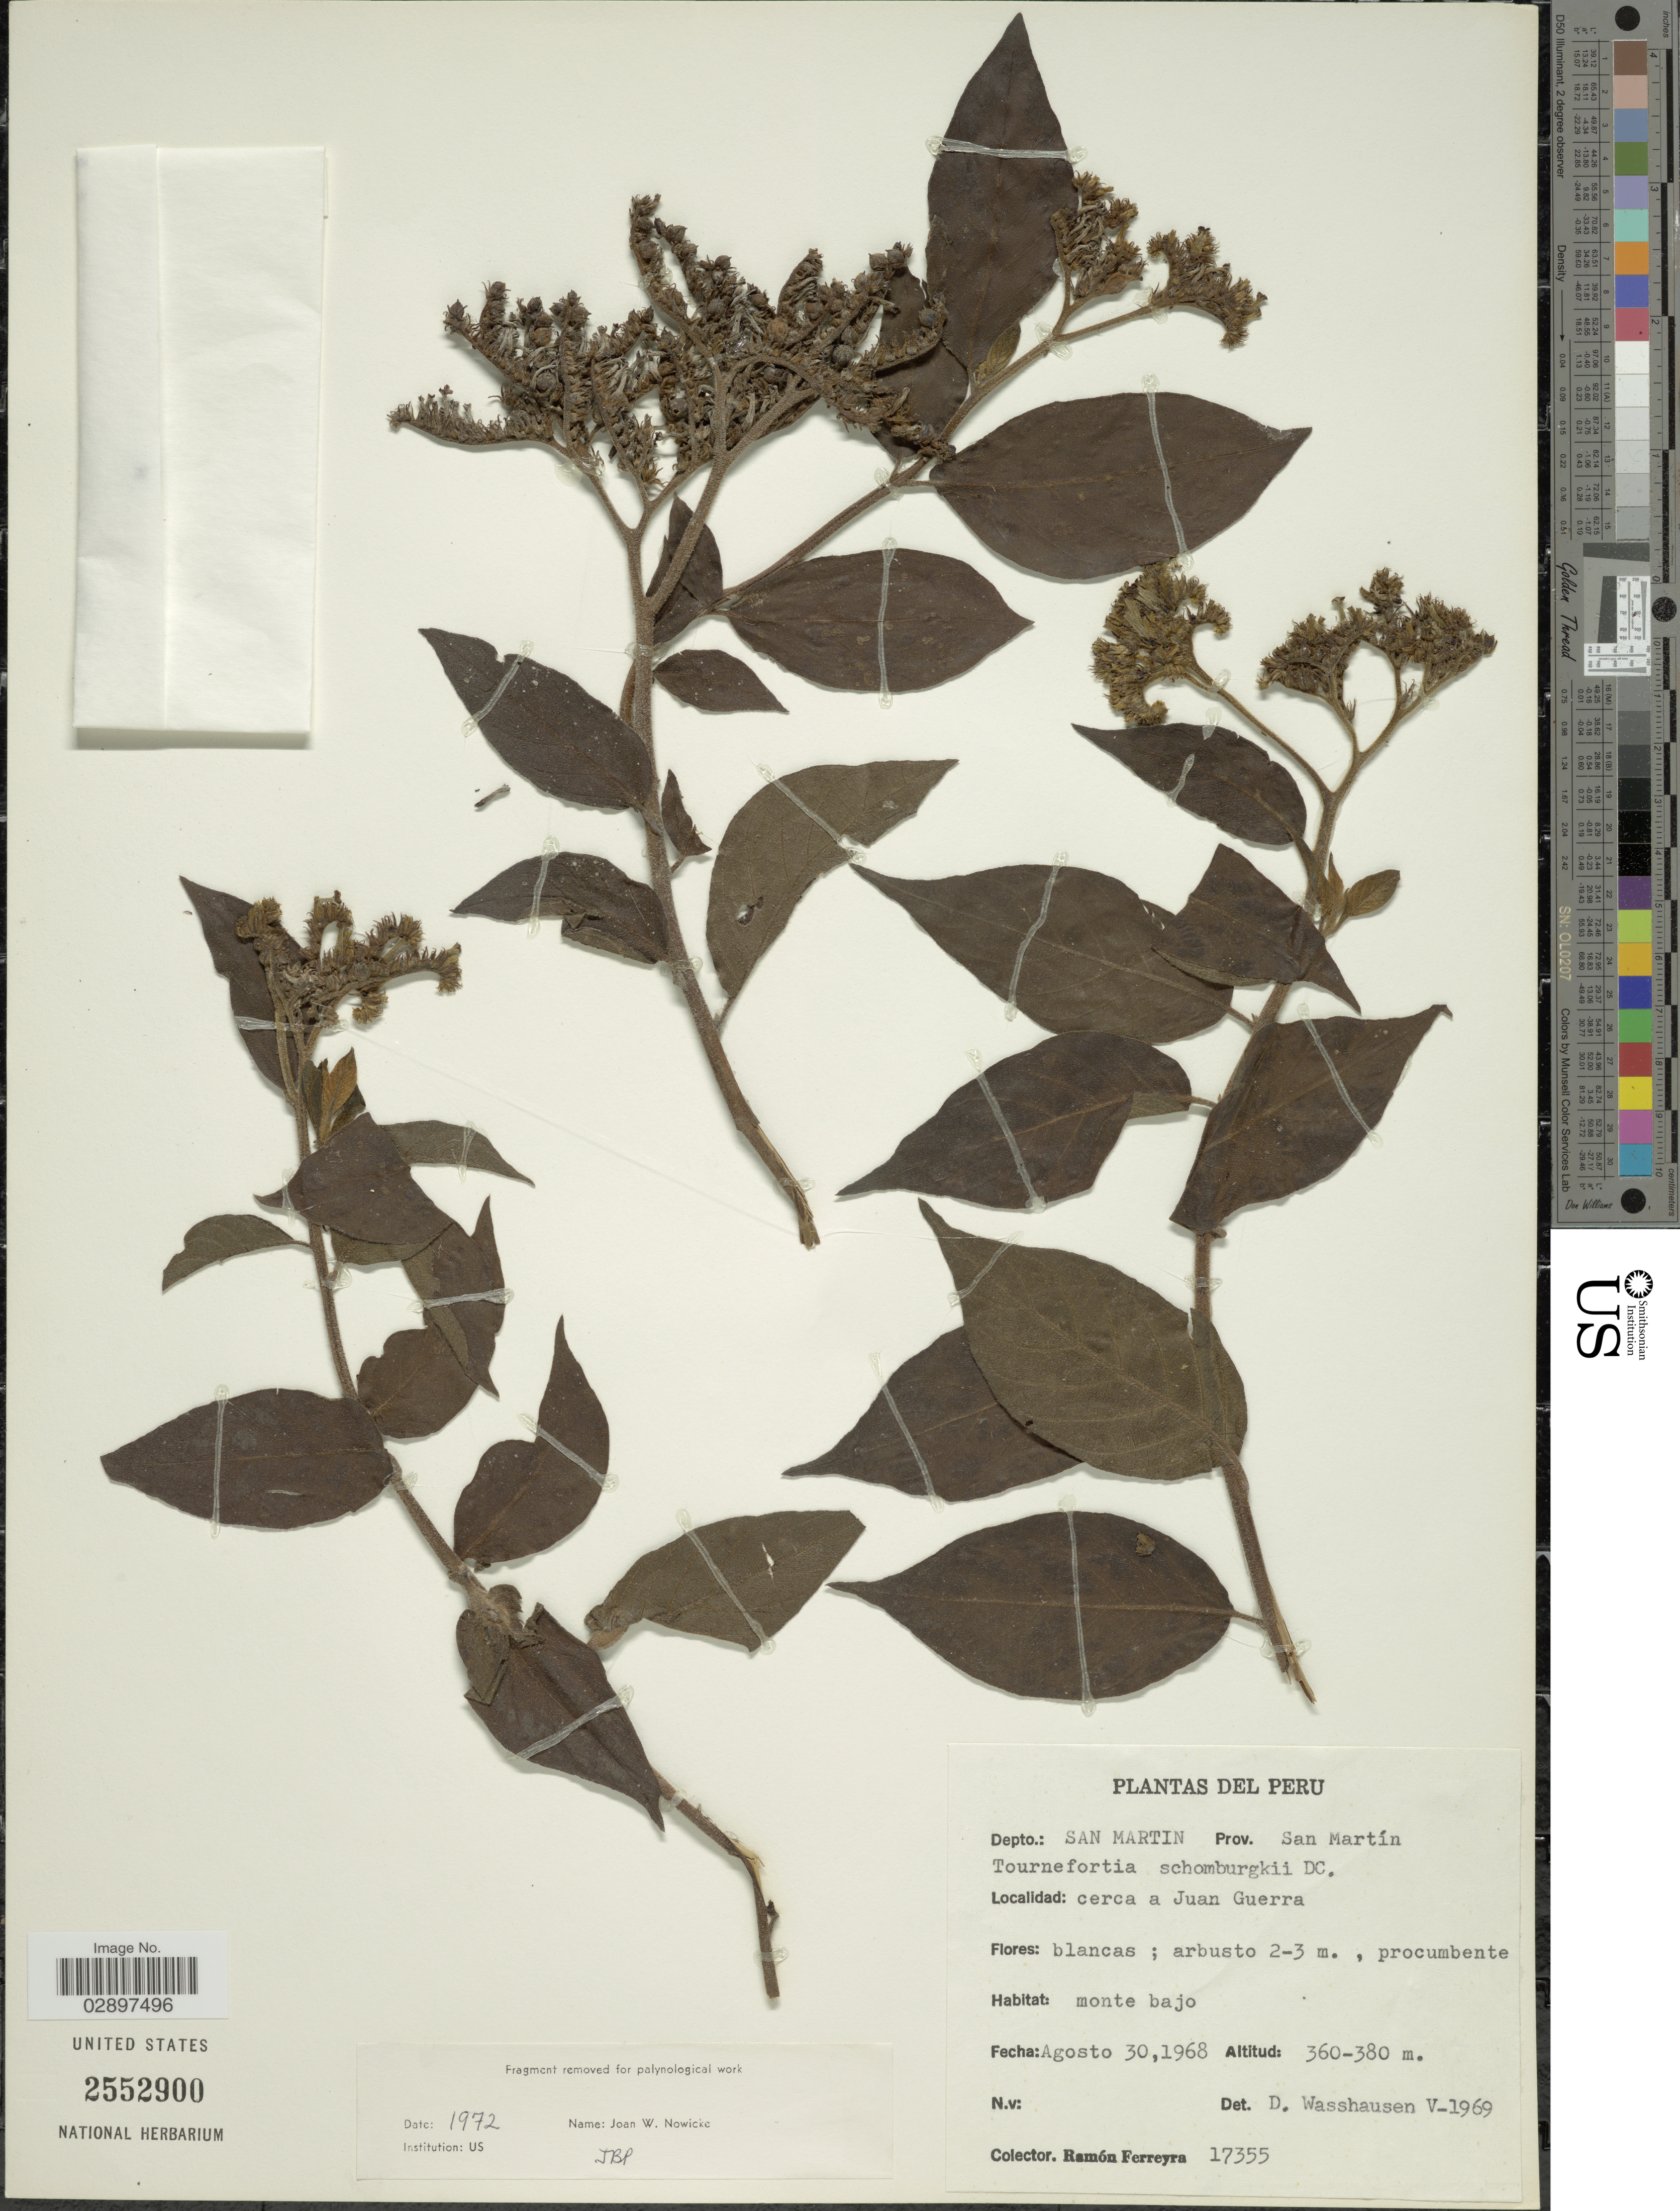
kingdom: Plantae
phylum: Tracheophyta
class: Magnoliopsida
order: Boraginales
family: Heliotropiaceae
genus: Tournefortia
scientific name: Tournefortia schomburgkii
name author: DC.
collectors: R. A. Ferreyra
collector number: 17355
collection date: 1968-08-30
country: Peru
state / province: San Martín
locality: Depto.: San Martin. Prov. San Martin. Cerca a Juan Guerra.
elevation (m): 360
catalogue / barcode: US 2552900